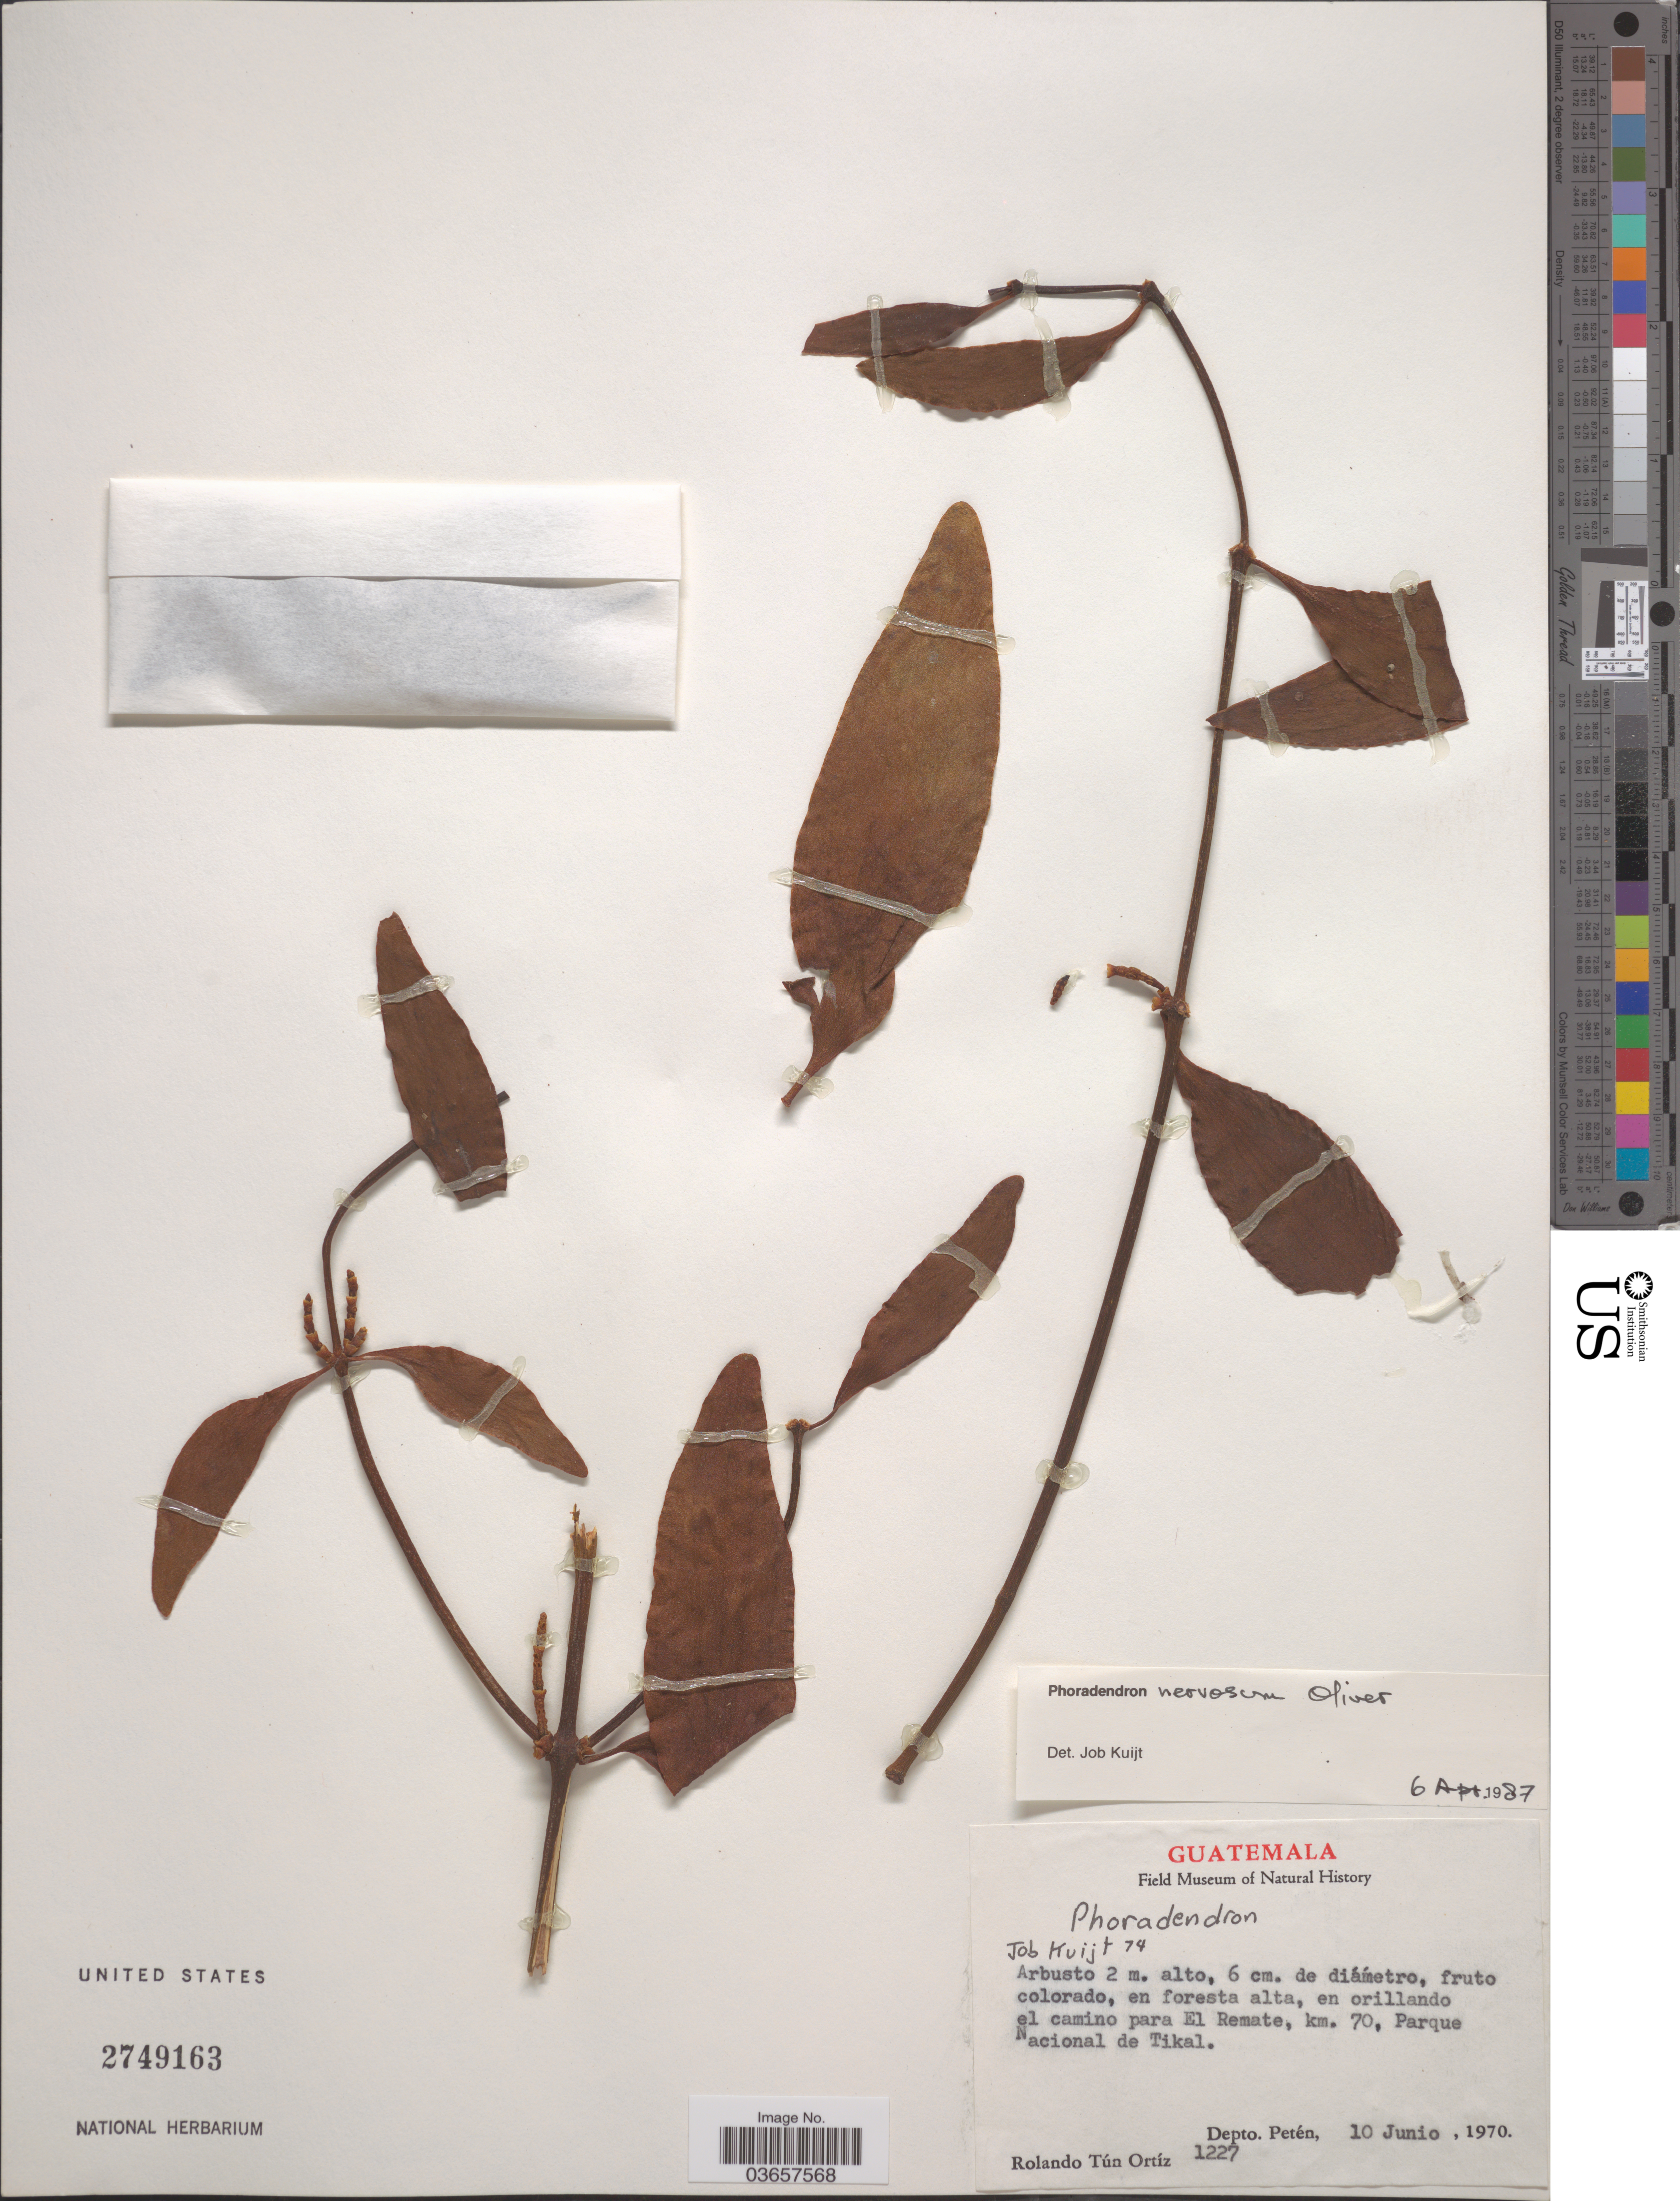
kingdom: Plantae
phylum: Tracheophyta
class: Magnoliopsida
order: Santalales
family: Viscaceae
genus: Phoradendron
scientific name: Phoradendron nervosum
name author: Oliv.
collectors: R. T. Ortíz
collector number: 1227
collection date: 1970-06-10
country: Guatemala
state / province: El Petén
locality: En orillando el camino para El Remate, km. 70, Parque Nacional de Tikal. Depto. Petén.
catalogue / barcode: US 2749163